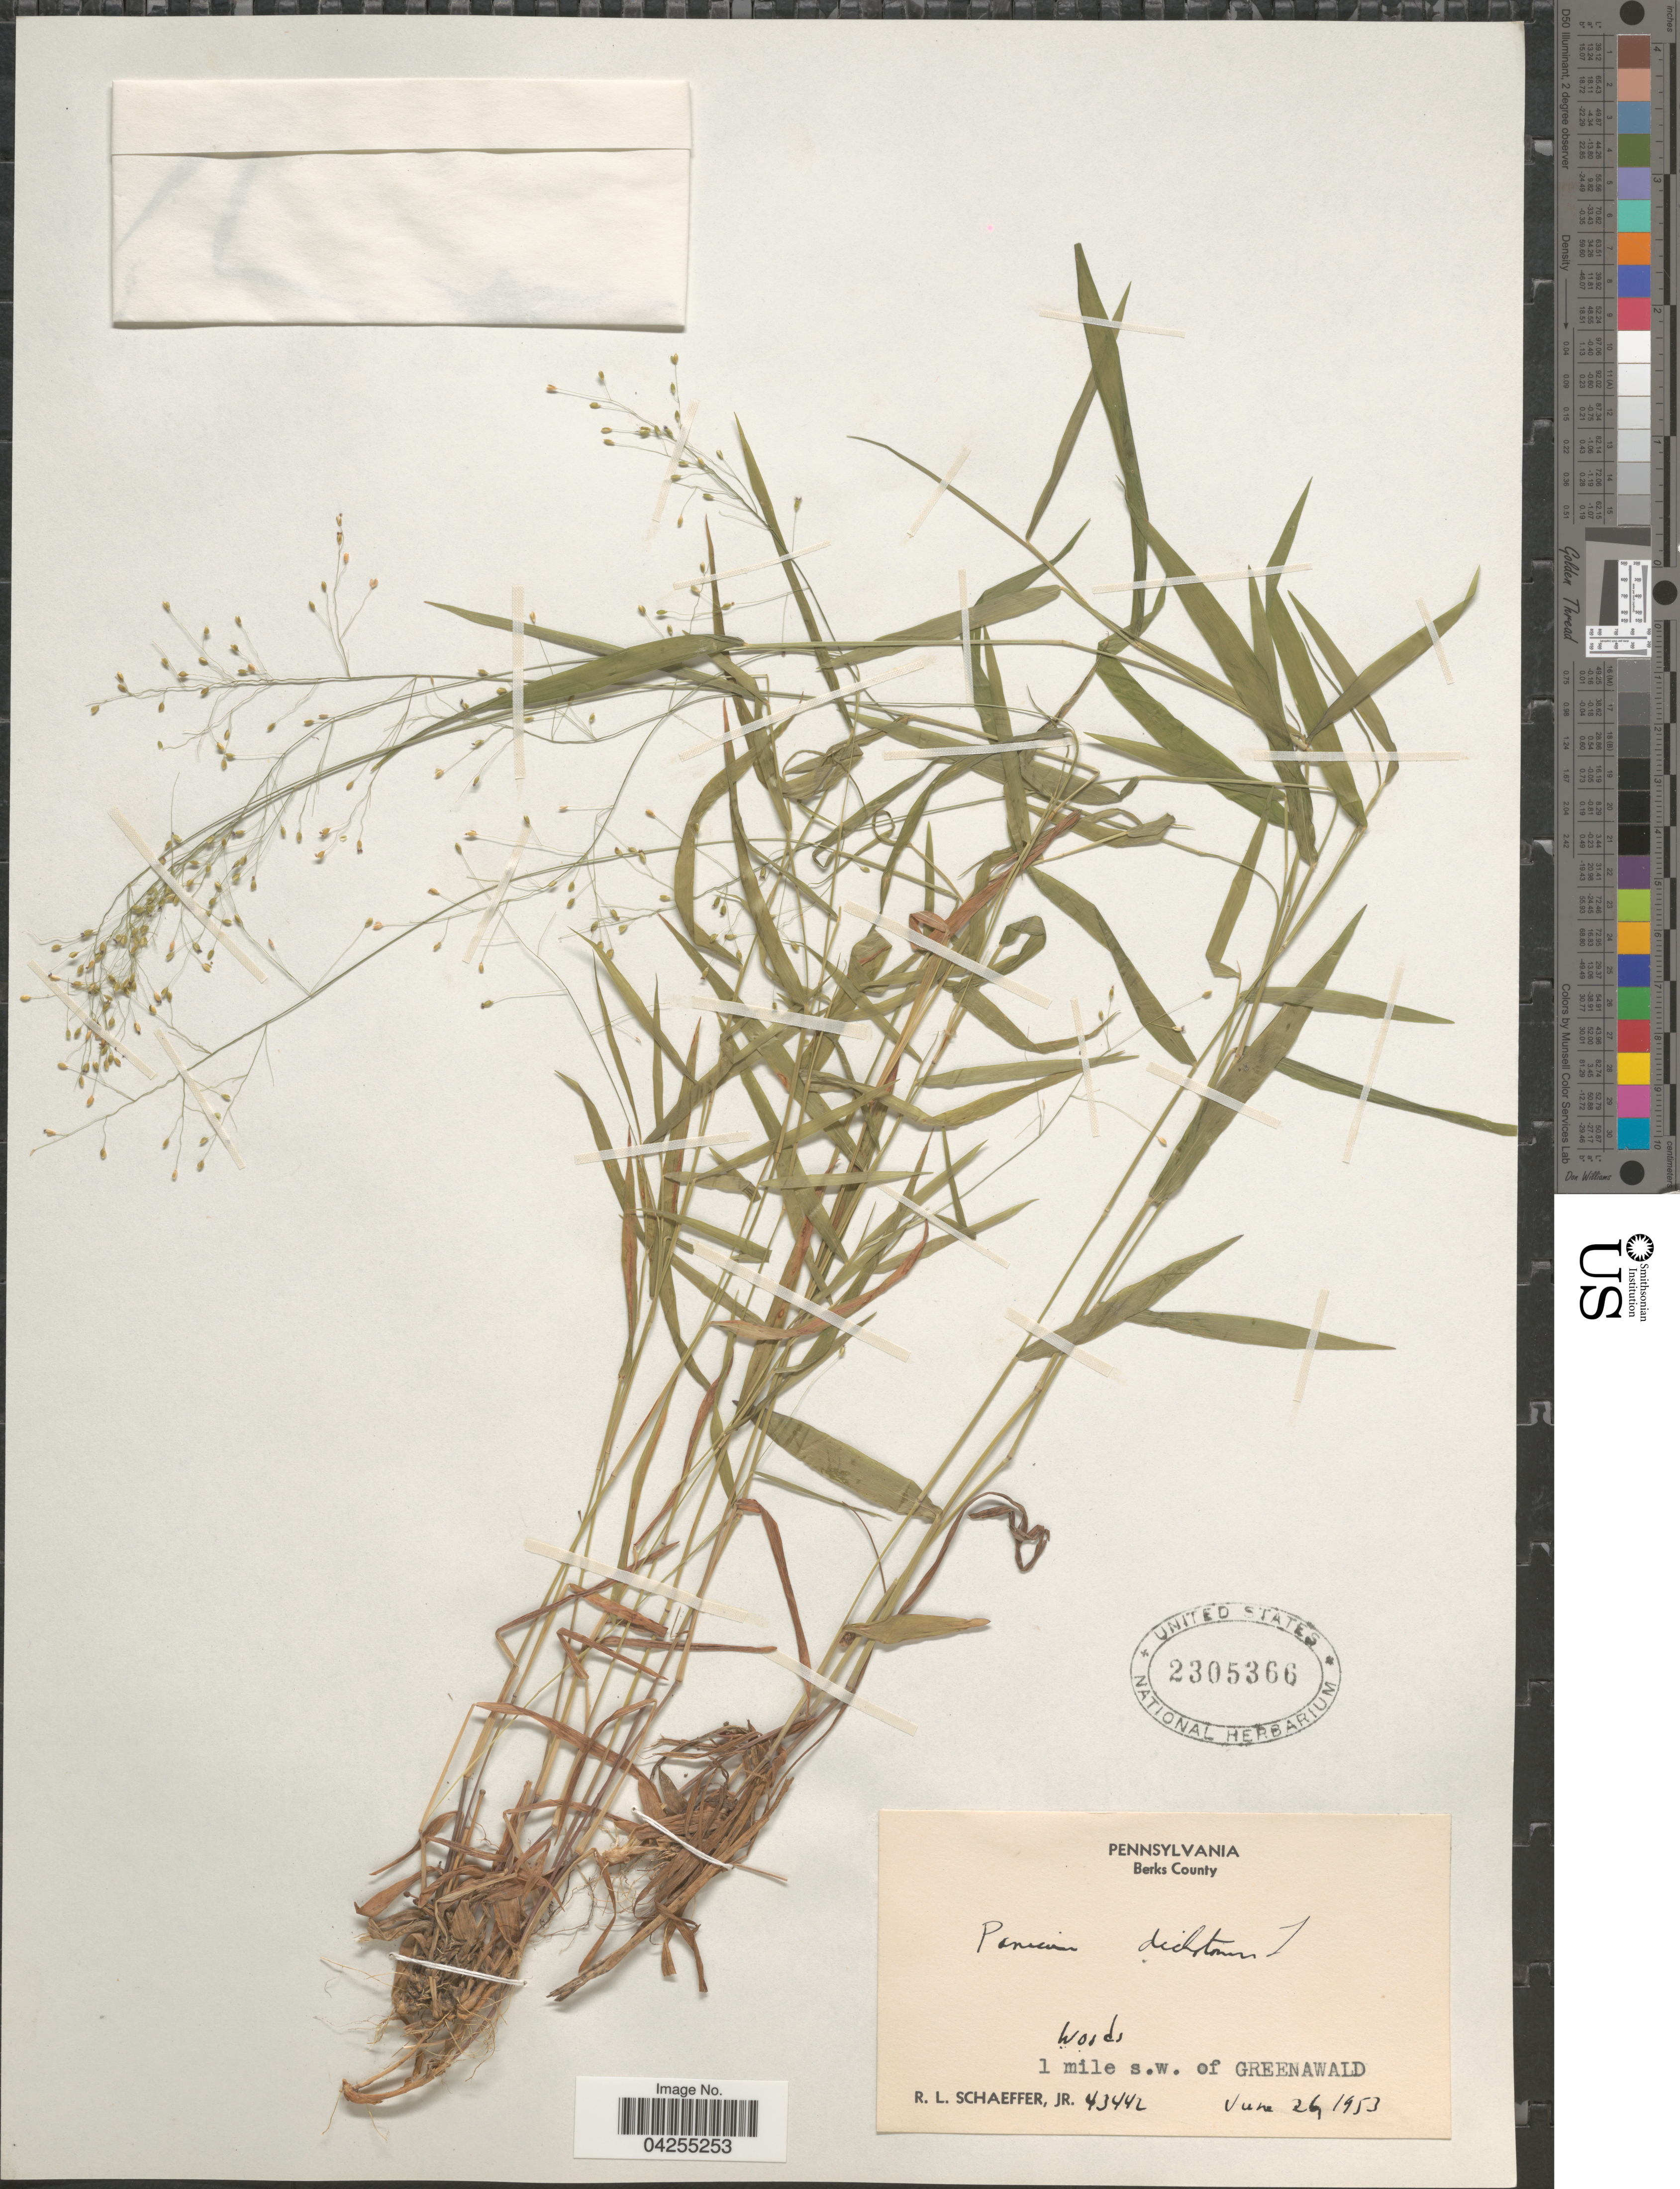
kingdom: Plantae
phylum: Tracheophyta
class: Liliopsida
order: Poales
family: Poaceae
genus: Dichanthelium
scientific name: Dichanthelium dichotomum var. dichotomum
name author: (L.) Gould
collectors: R. L. Schaeffer Jr.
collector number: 43442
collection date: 1953-06-26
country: United States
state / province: Pennsylvania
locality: Berks County. Woods, 1 mile s.w. of Greenawald.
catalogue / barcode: US 2305366